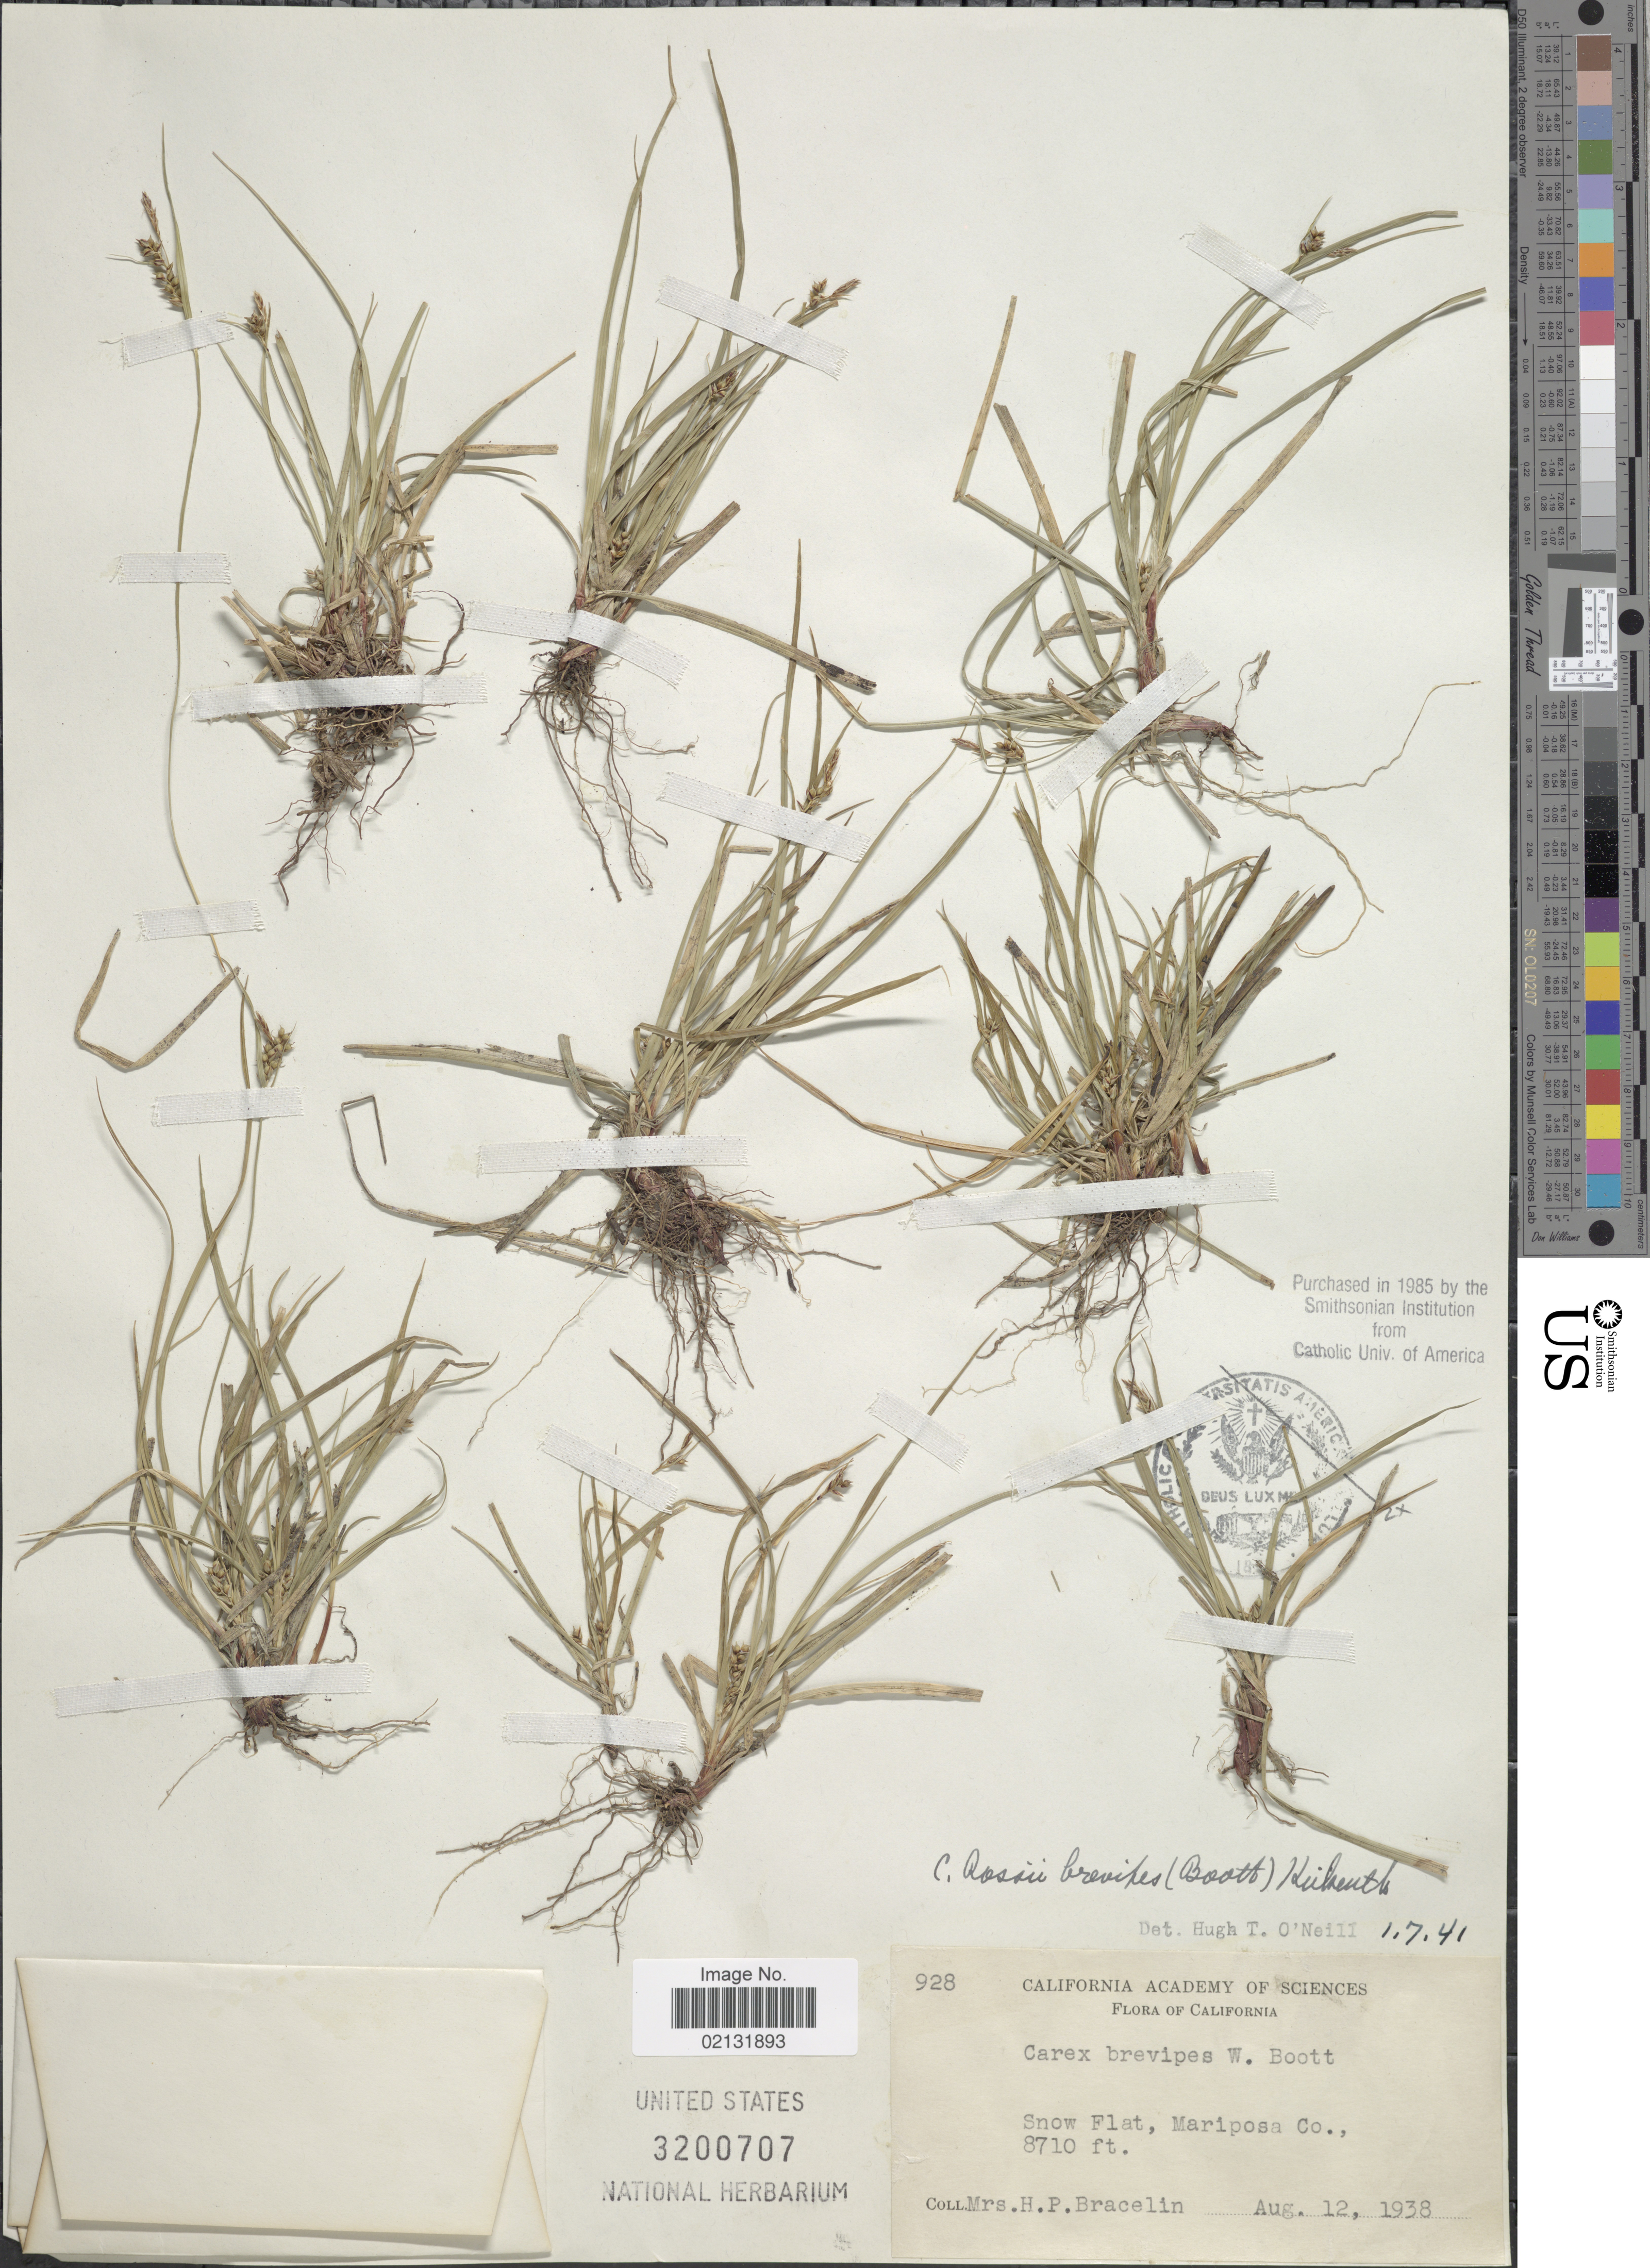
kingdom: Plantae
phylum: Tracheophyta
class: Liliopsida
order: Poales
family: Cyperaceae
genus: Carex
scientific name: Carex rossii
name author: Boott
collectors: H. Bracelin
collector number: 928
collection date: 1938-08-12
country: United States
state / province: California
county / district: Mariposa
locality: Snow Flat, Mariposa Co.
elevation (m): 2655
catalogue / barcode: US 3200707